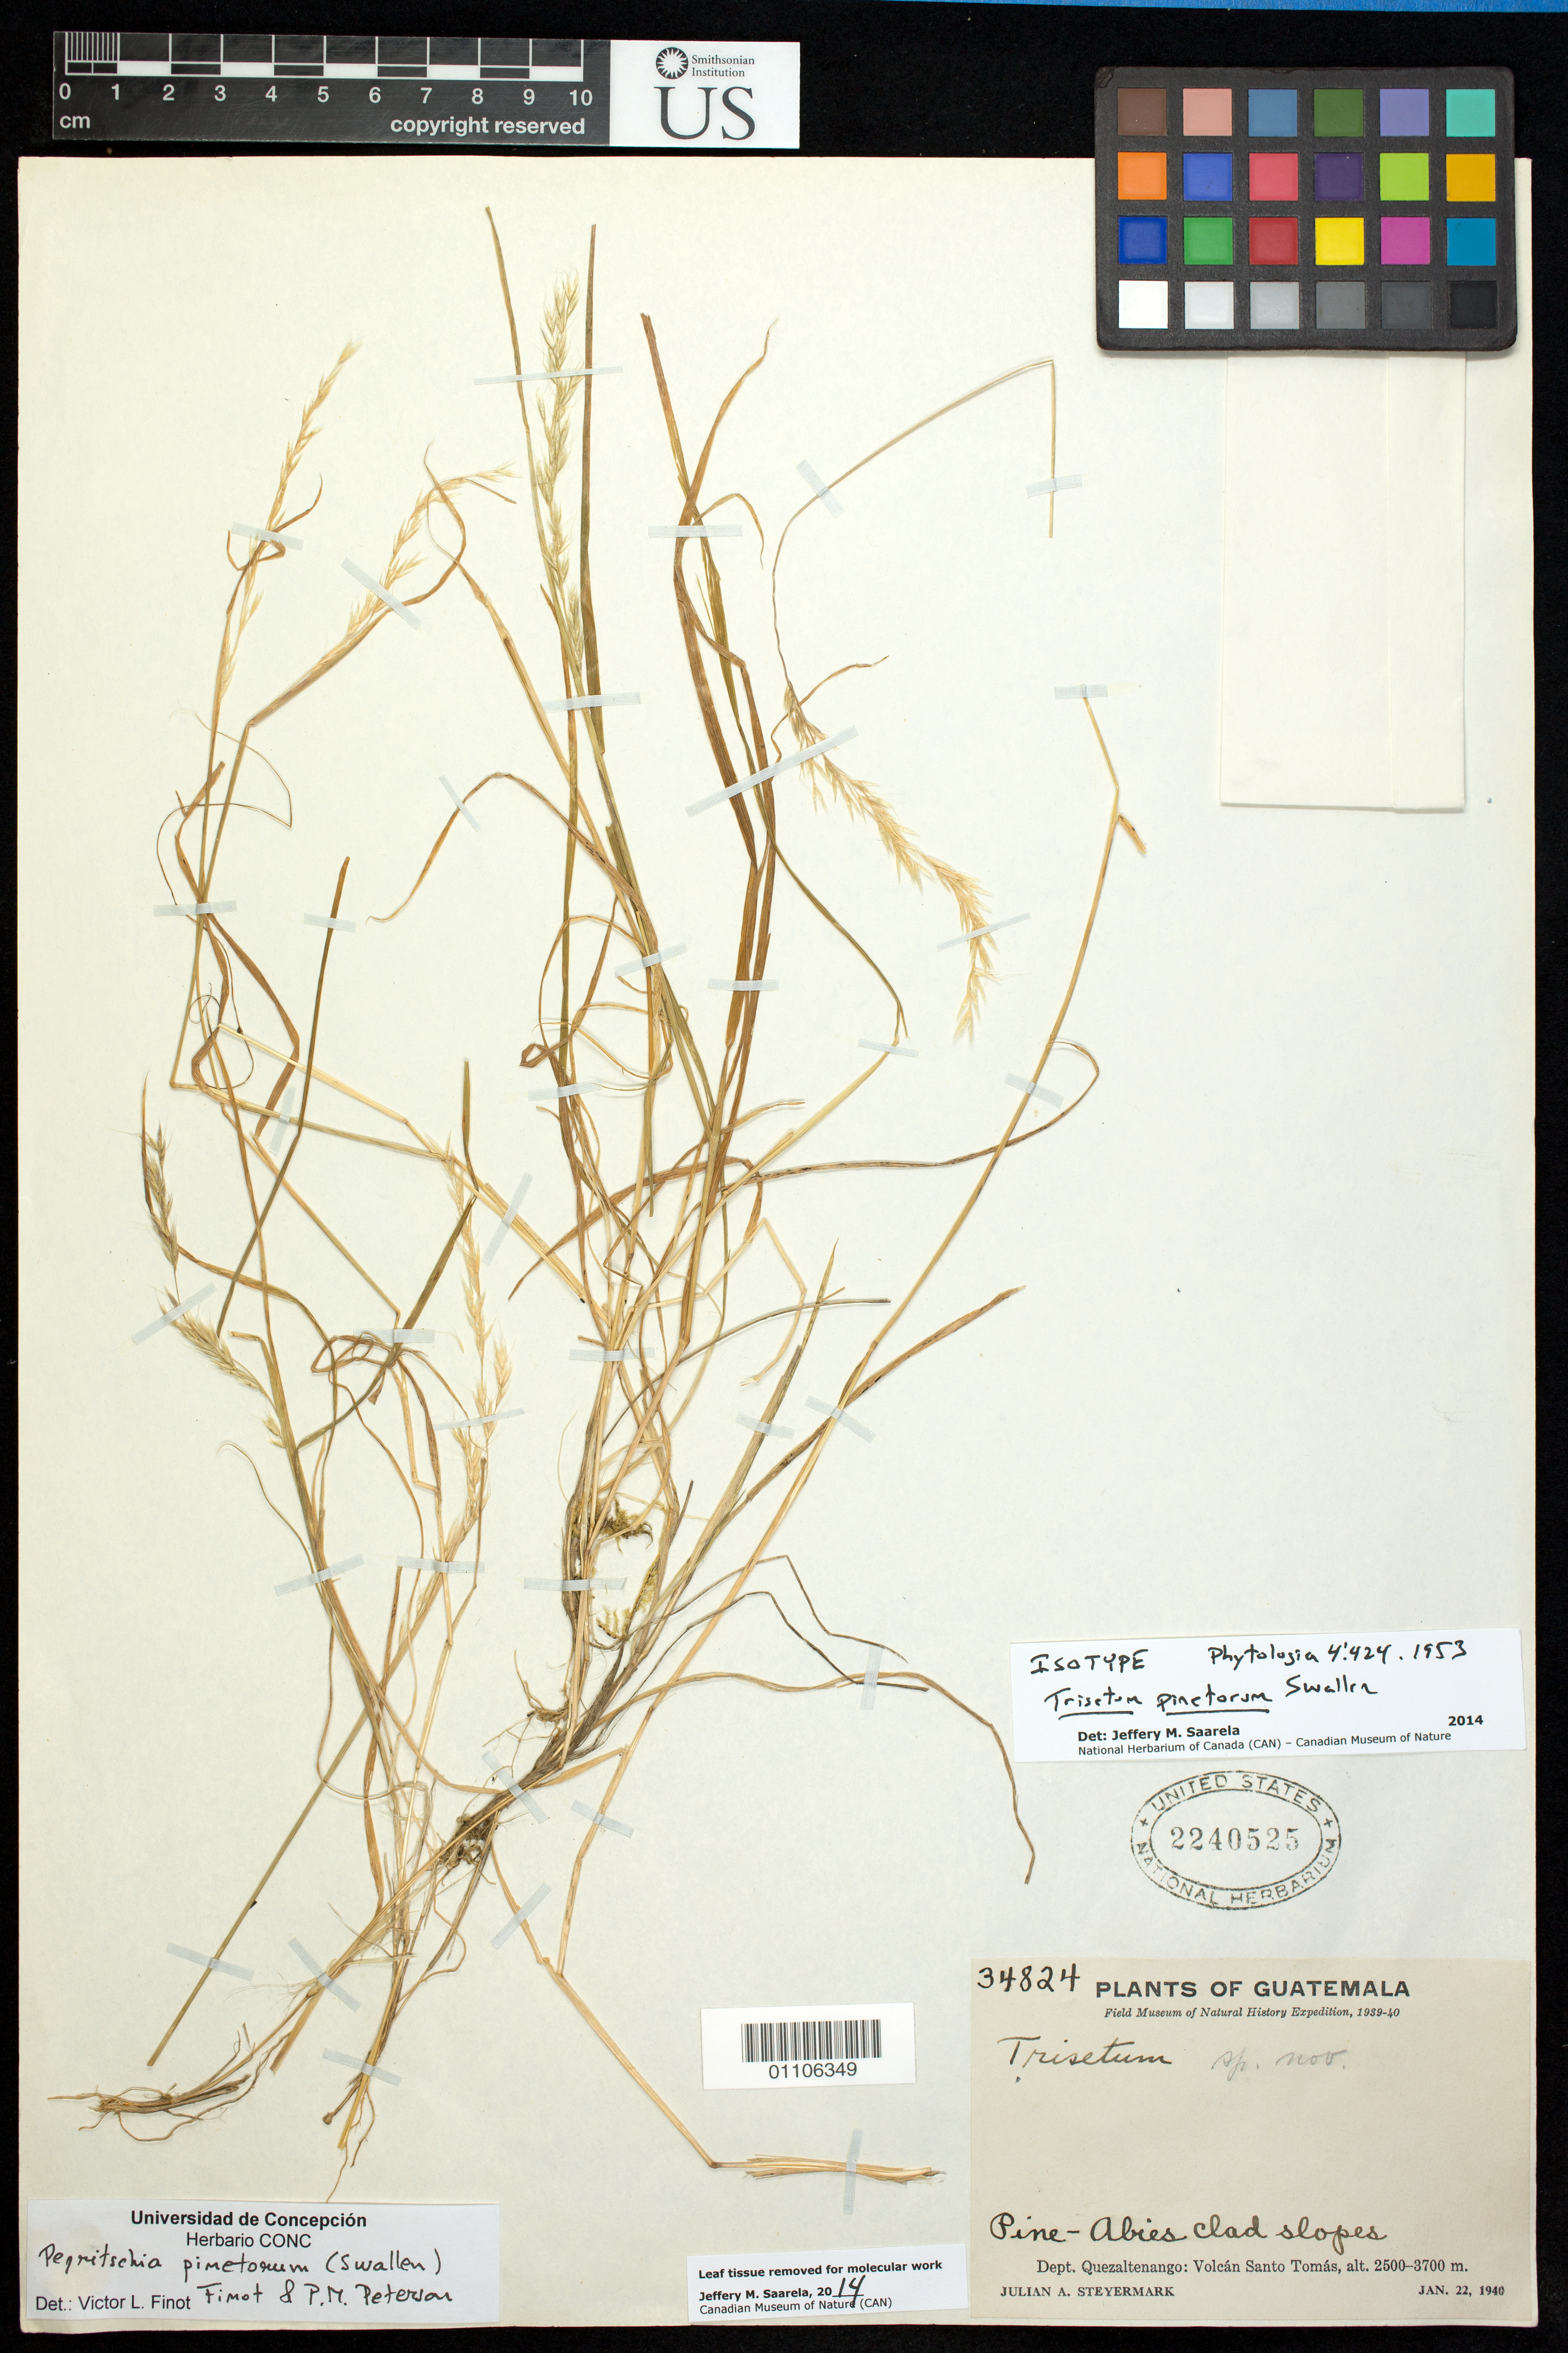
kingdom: Plantae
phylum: Tracheophyta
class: Liliopsida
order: Poales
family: Poaceae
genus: Trisetum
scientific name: Trisetum pinetorum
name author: Swallen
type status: Isotype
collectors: J. Steyermark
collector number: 34824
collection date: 1940-01-22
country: Guatemala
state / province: Quetzaltenango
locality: Dept. Quezaltenango: Volcán Santo Tomás.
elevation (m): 2500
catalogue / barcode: US 2240525